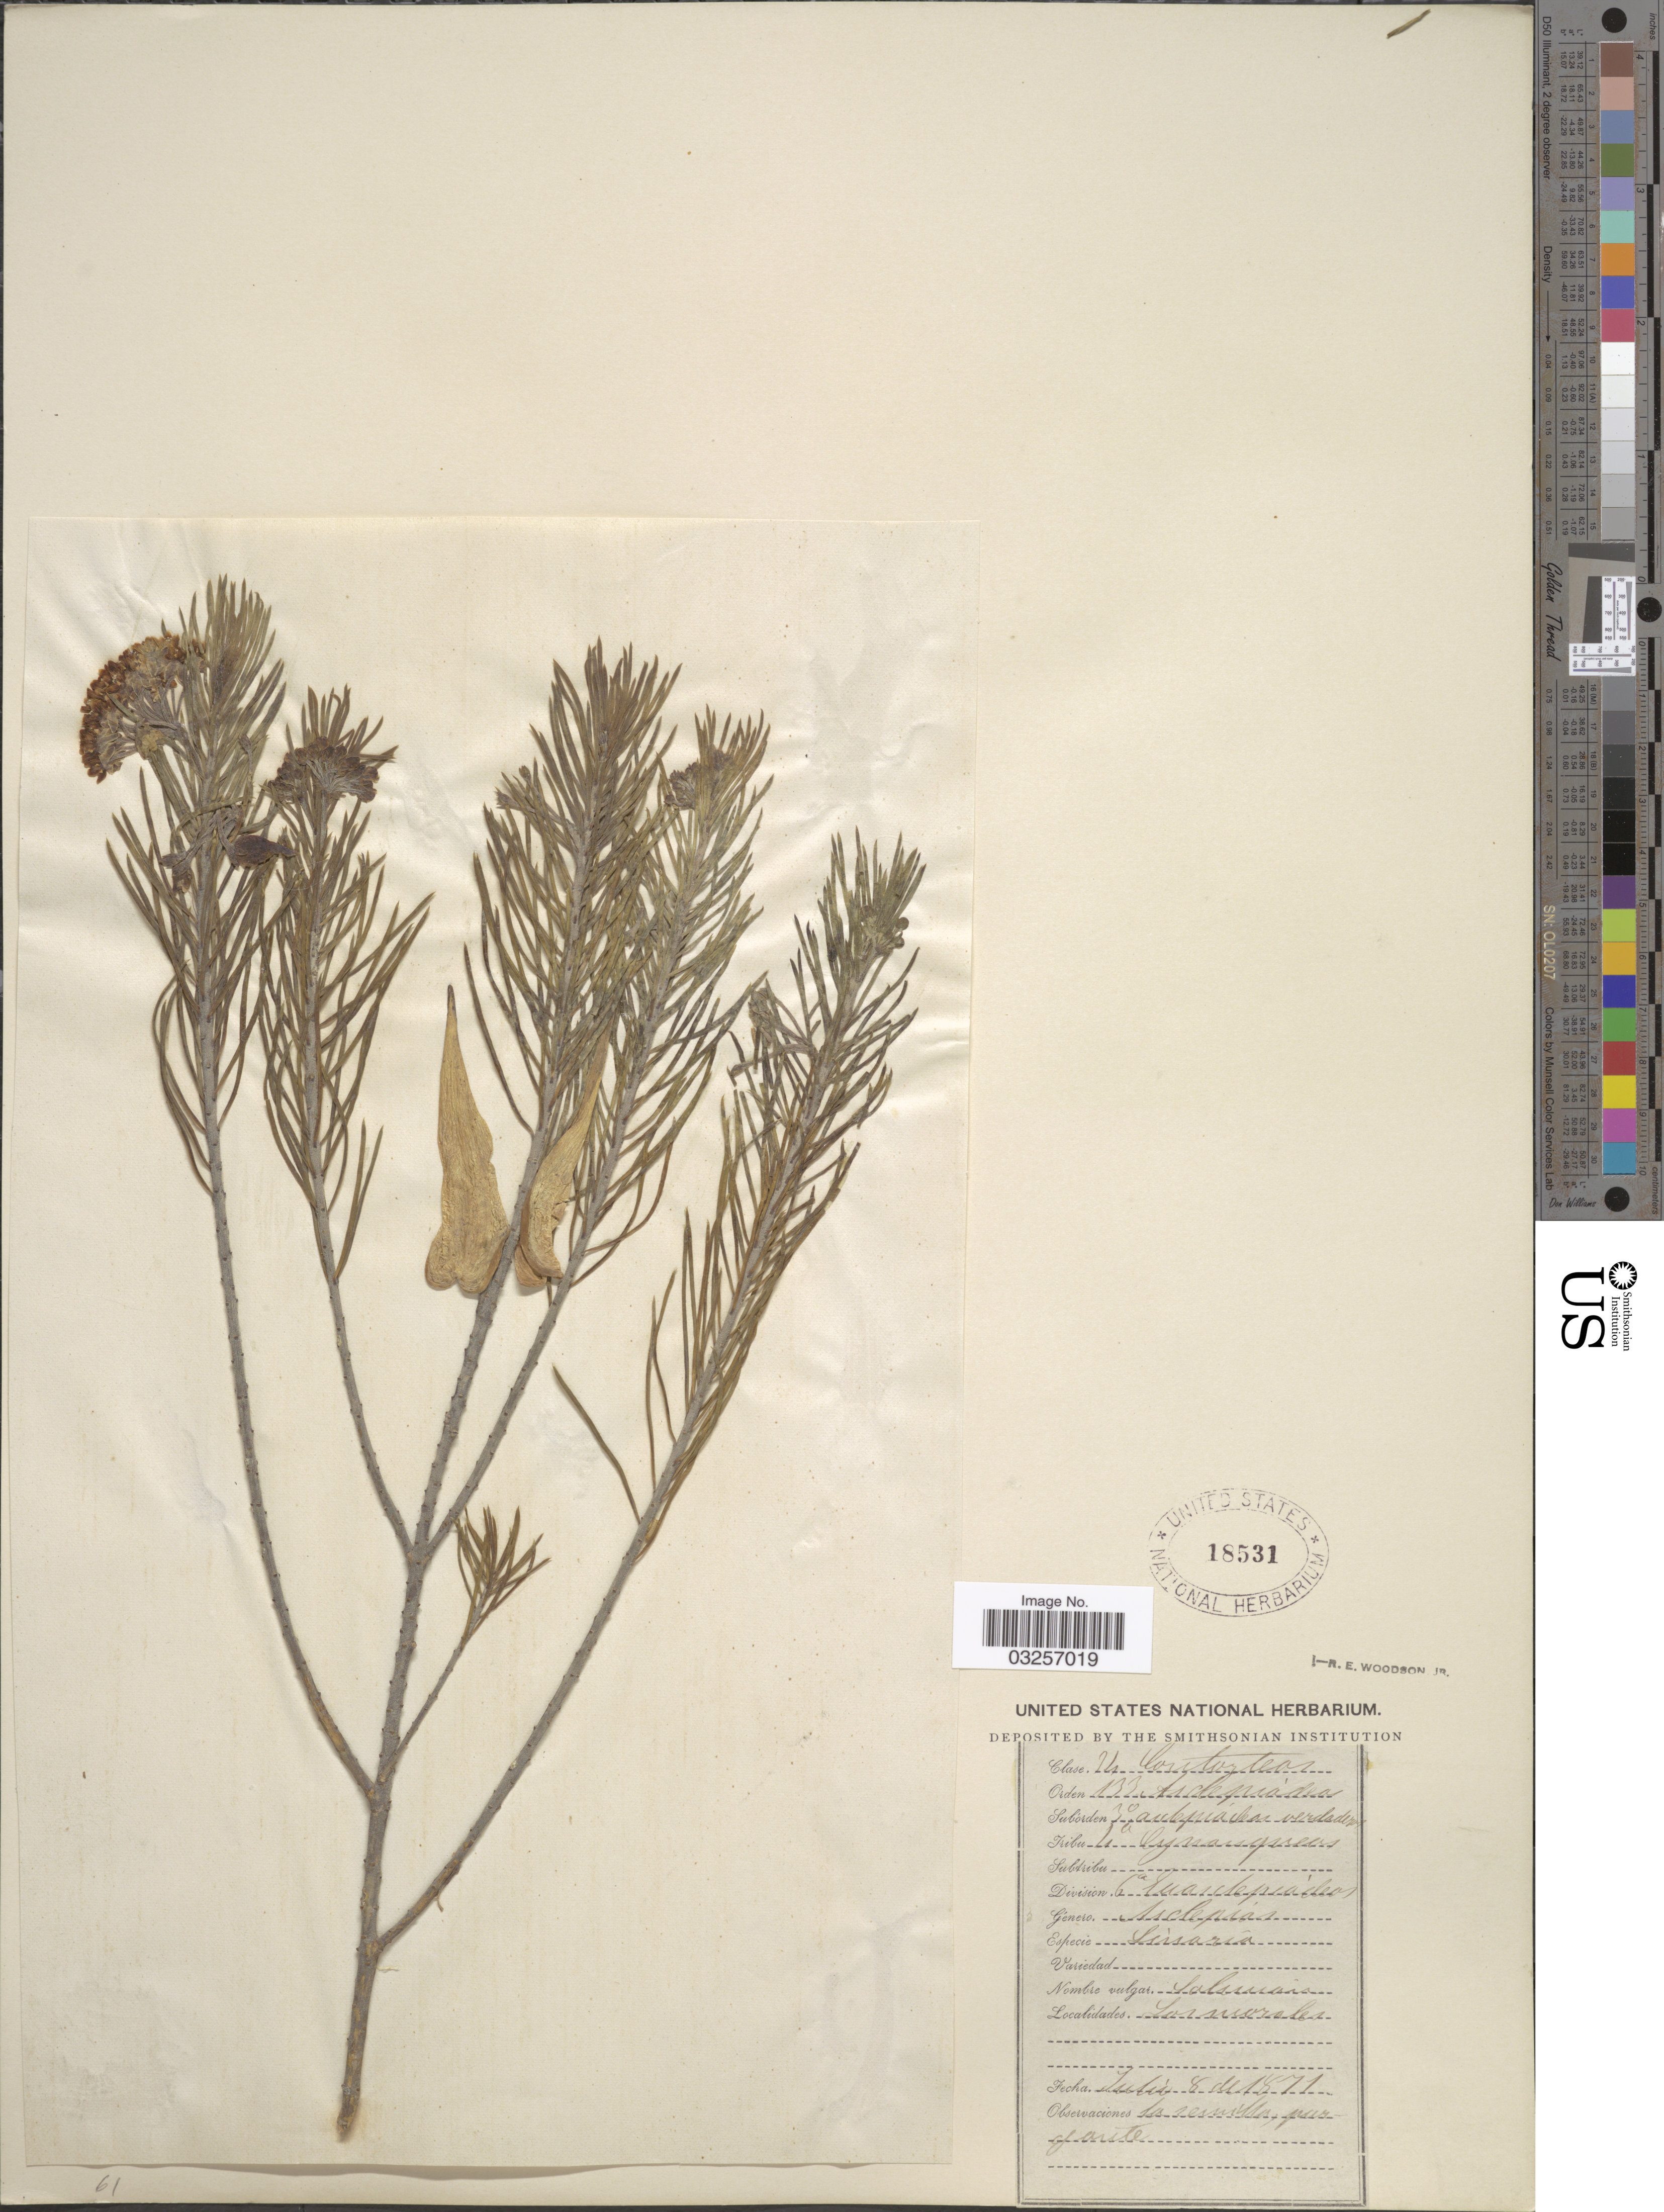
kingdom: Plantae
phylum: Tracheophyta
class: Magnoliopsida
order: Gentianales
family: Apocynaceae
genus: Asclepias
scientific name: Asclepias linaria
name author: Cav.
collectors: ex herb. United States National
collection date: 1871-07-08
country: Mexico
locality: Los Morales.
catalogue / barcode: US 18531